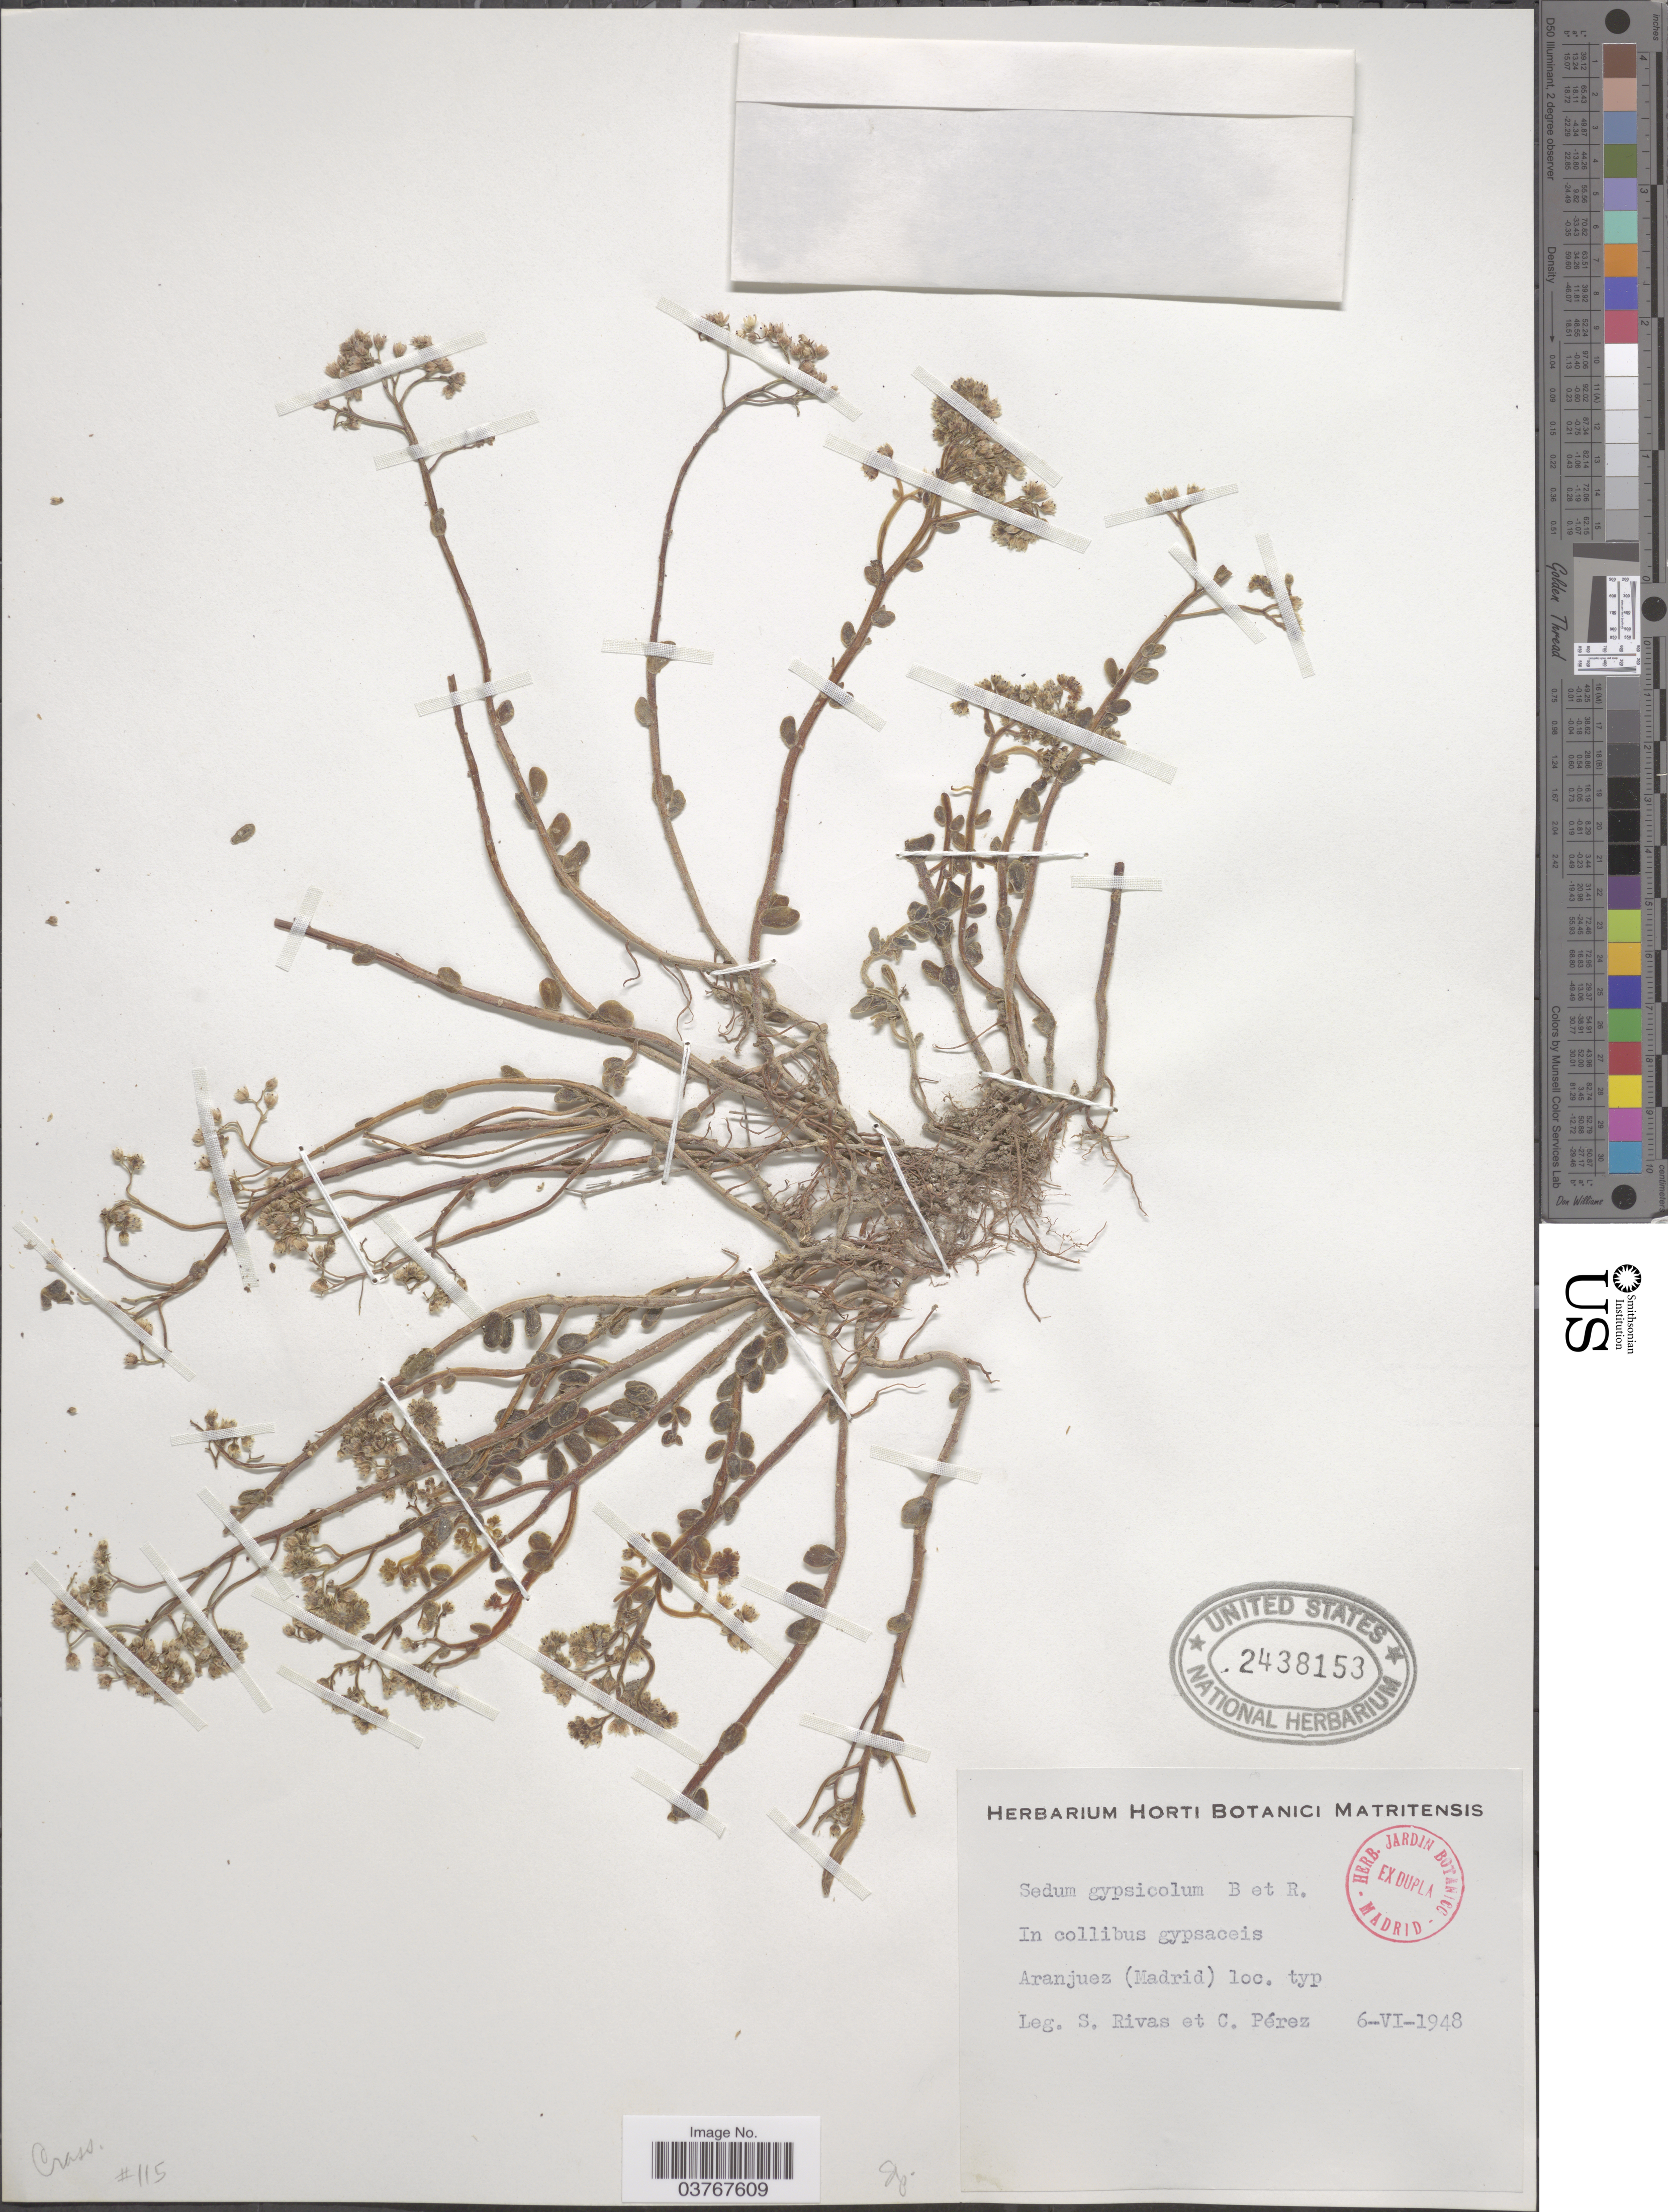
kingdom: Plantae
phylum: Tracheophyta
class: Magnoliopsida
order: Saxifragales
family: Crassulaceae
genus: Sedum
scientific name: Sedum gypsicolum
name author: Boiss. & Reut.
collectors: S. Rivas & C. Perez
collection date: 1948-06-06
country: Spain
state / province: Madrid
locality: Aranjuez.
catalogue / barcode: US 2438153